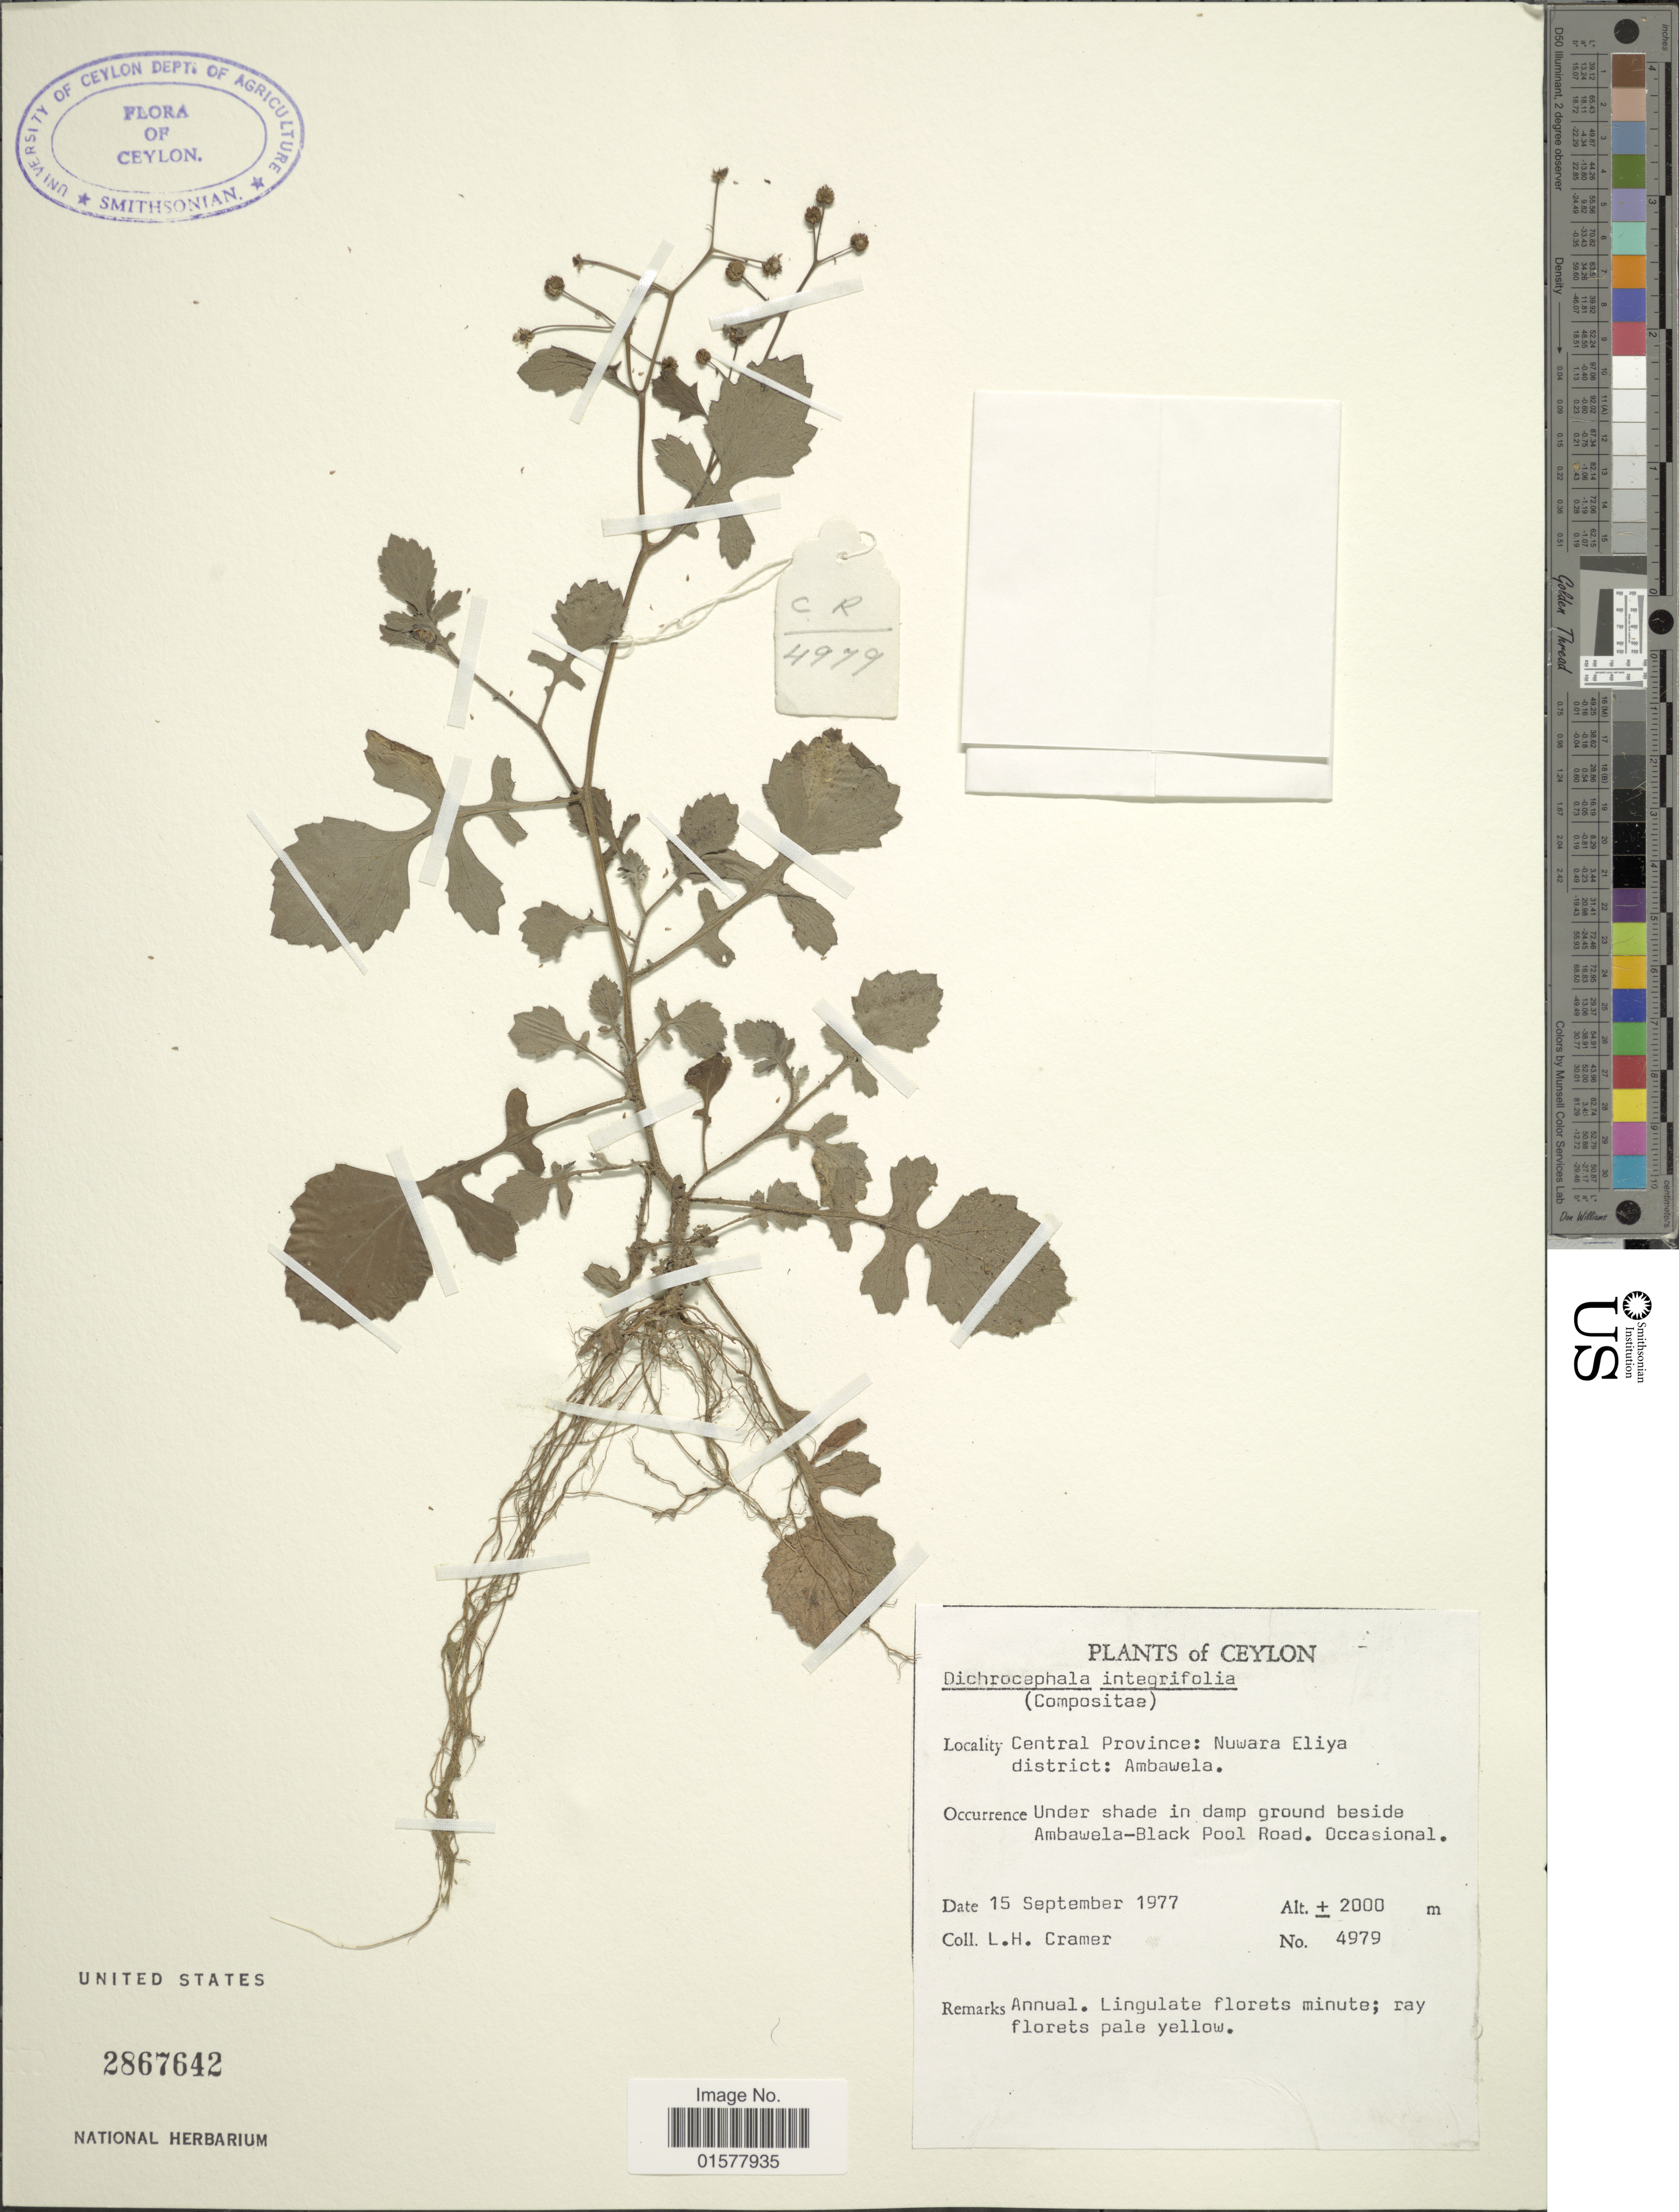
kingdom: Plantae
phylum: Tracheophyta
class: Magnoliopsida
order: Asterales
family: Asteraceae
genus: Dichrocephala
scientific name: Dichrocephala integrifolia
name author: (L. f.) Kuntze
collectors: L. H. Cramer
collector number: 4979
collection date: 1977-09-15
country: Sri Lanka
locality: Ceylon, Central Province: Nuwara Eliya district: Ambawela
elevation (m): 2000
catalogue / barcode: US 2867642